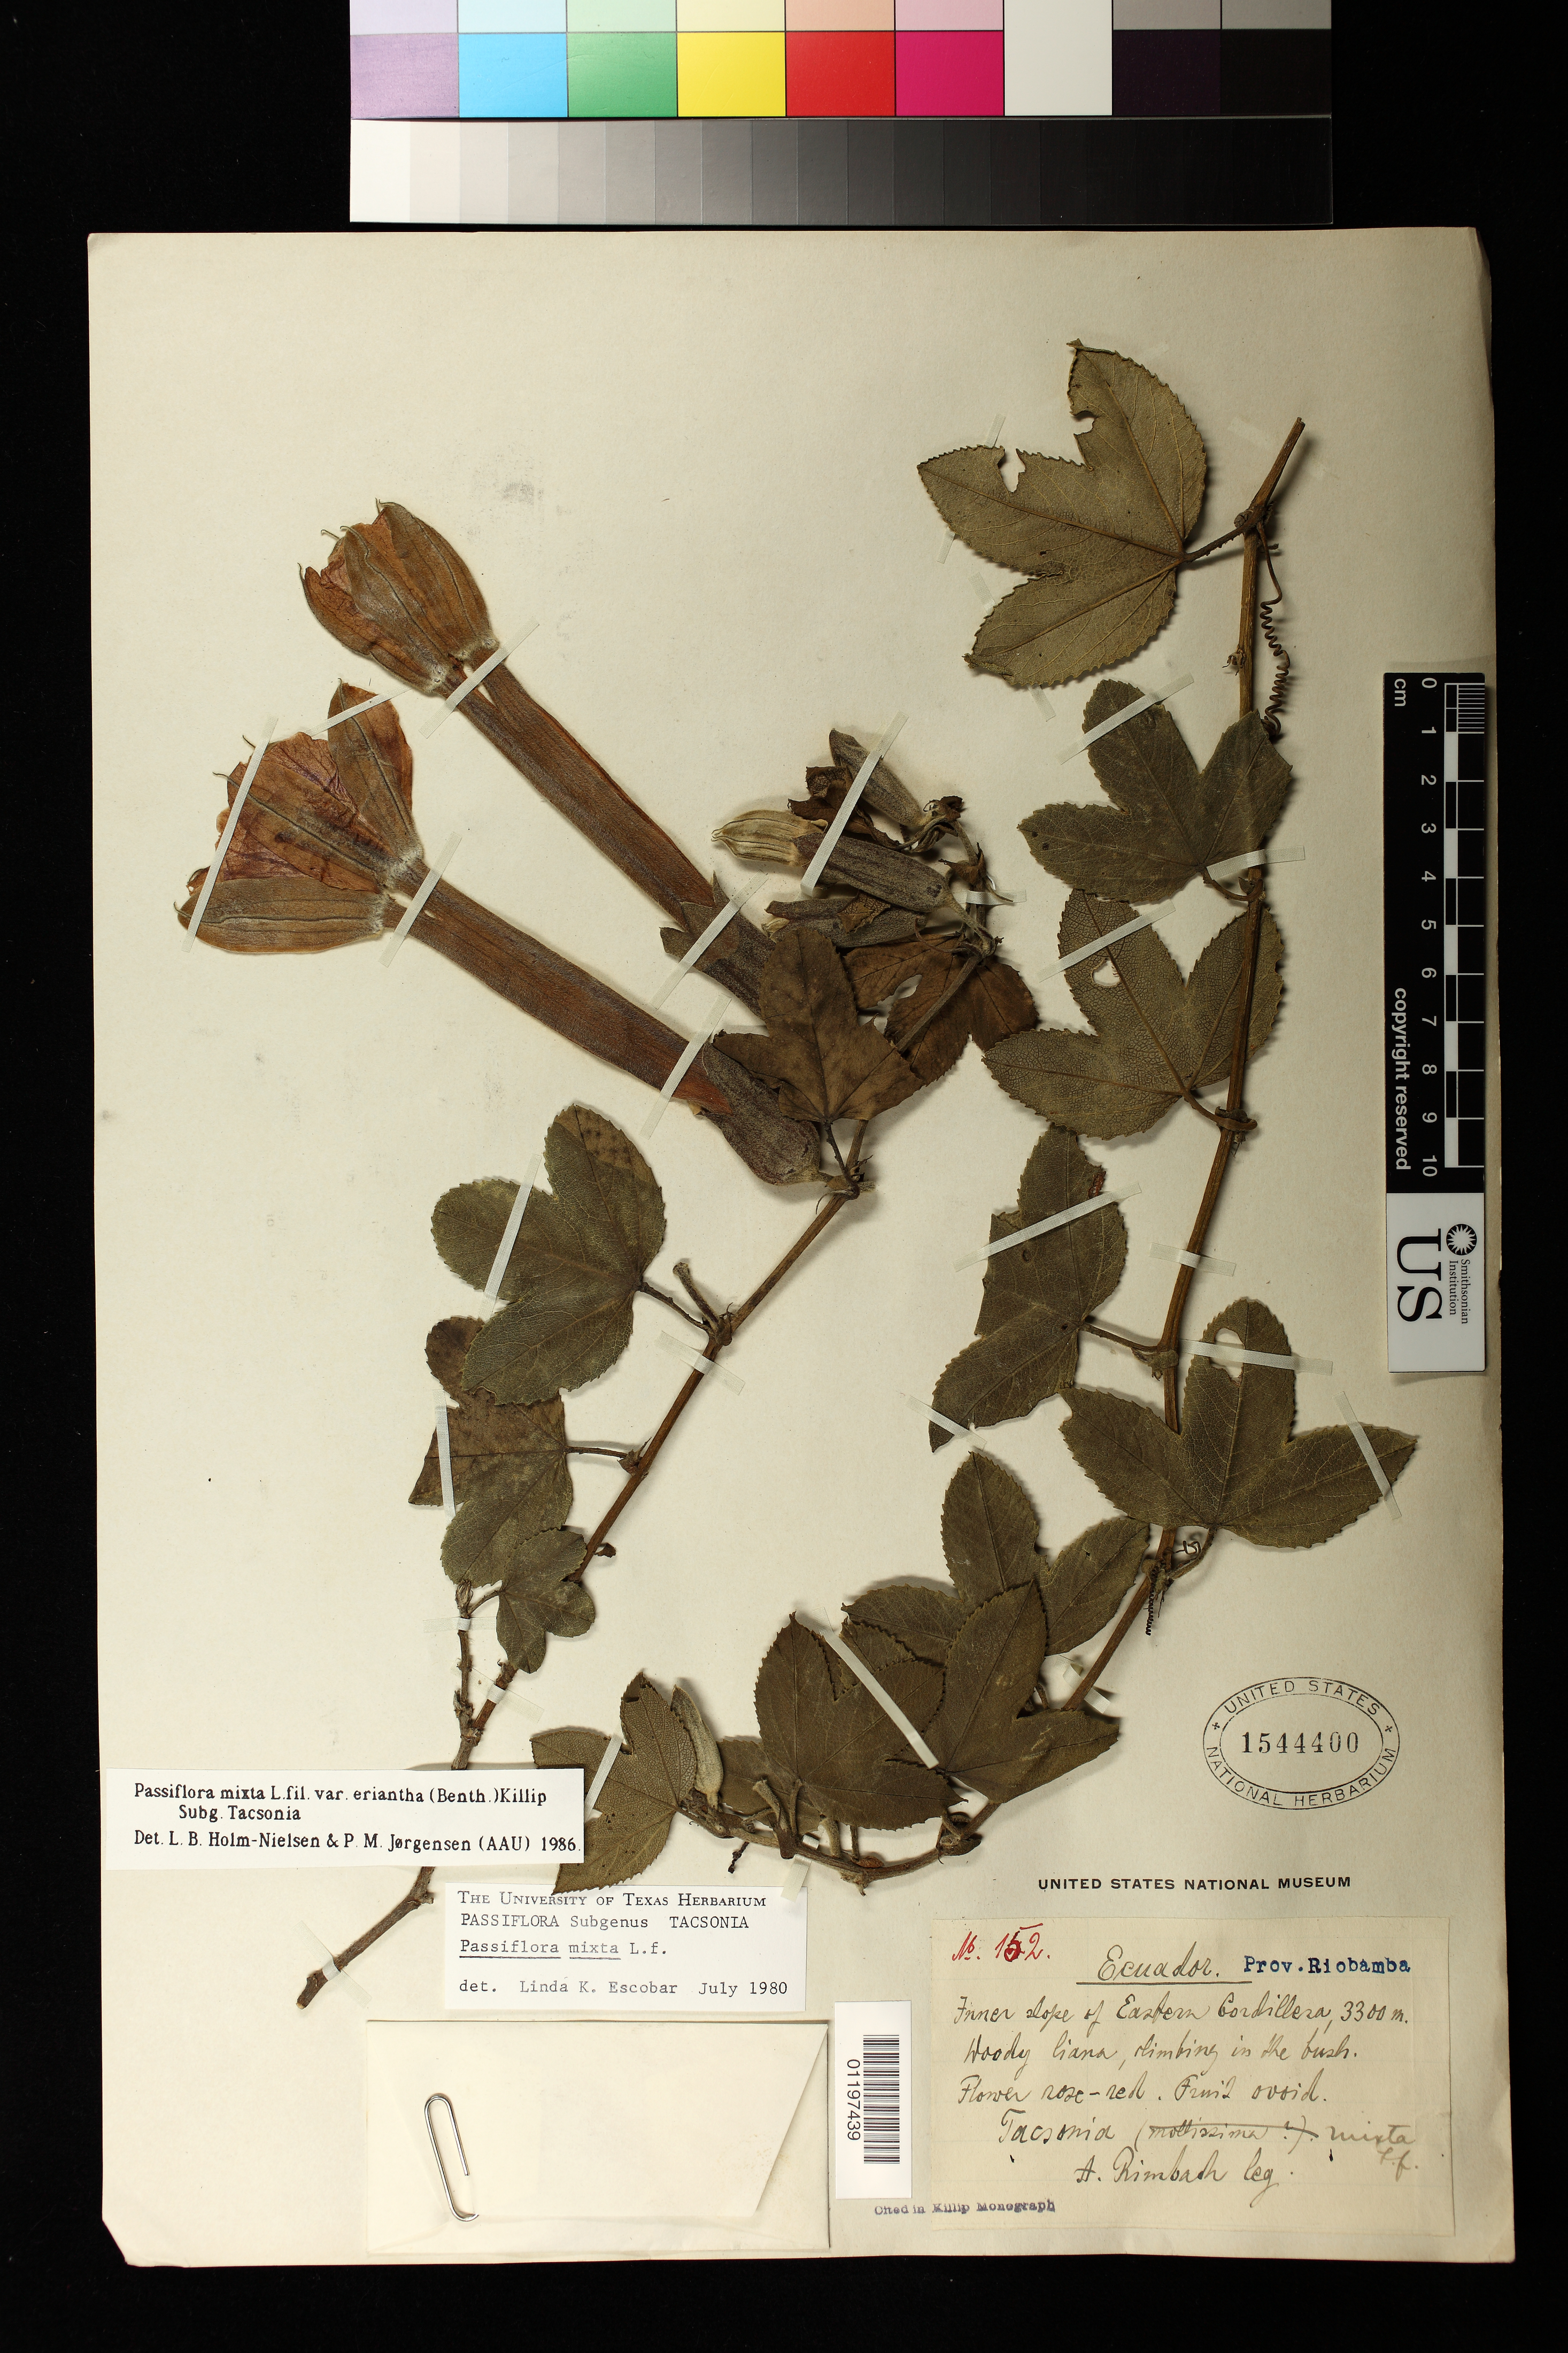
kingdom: Plantae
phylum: Tracheophyta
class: Magnoliopsida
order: Malpighiales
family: Passifloraceae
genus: Passiflora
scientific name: Passiflora mixta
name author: L. f.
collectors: A. Rimbach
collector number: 152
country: Ecuador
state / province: Chimborazo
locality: Prov. Riobamba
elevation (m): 3300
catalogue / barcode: US 1544400